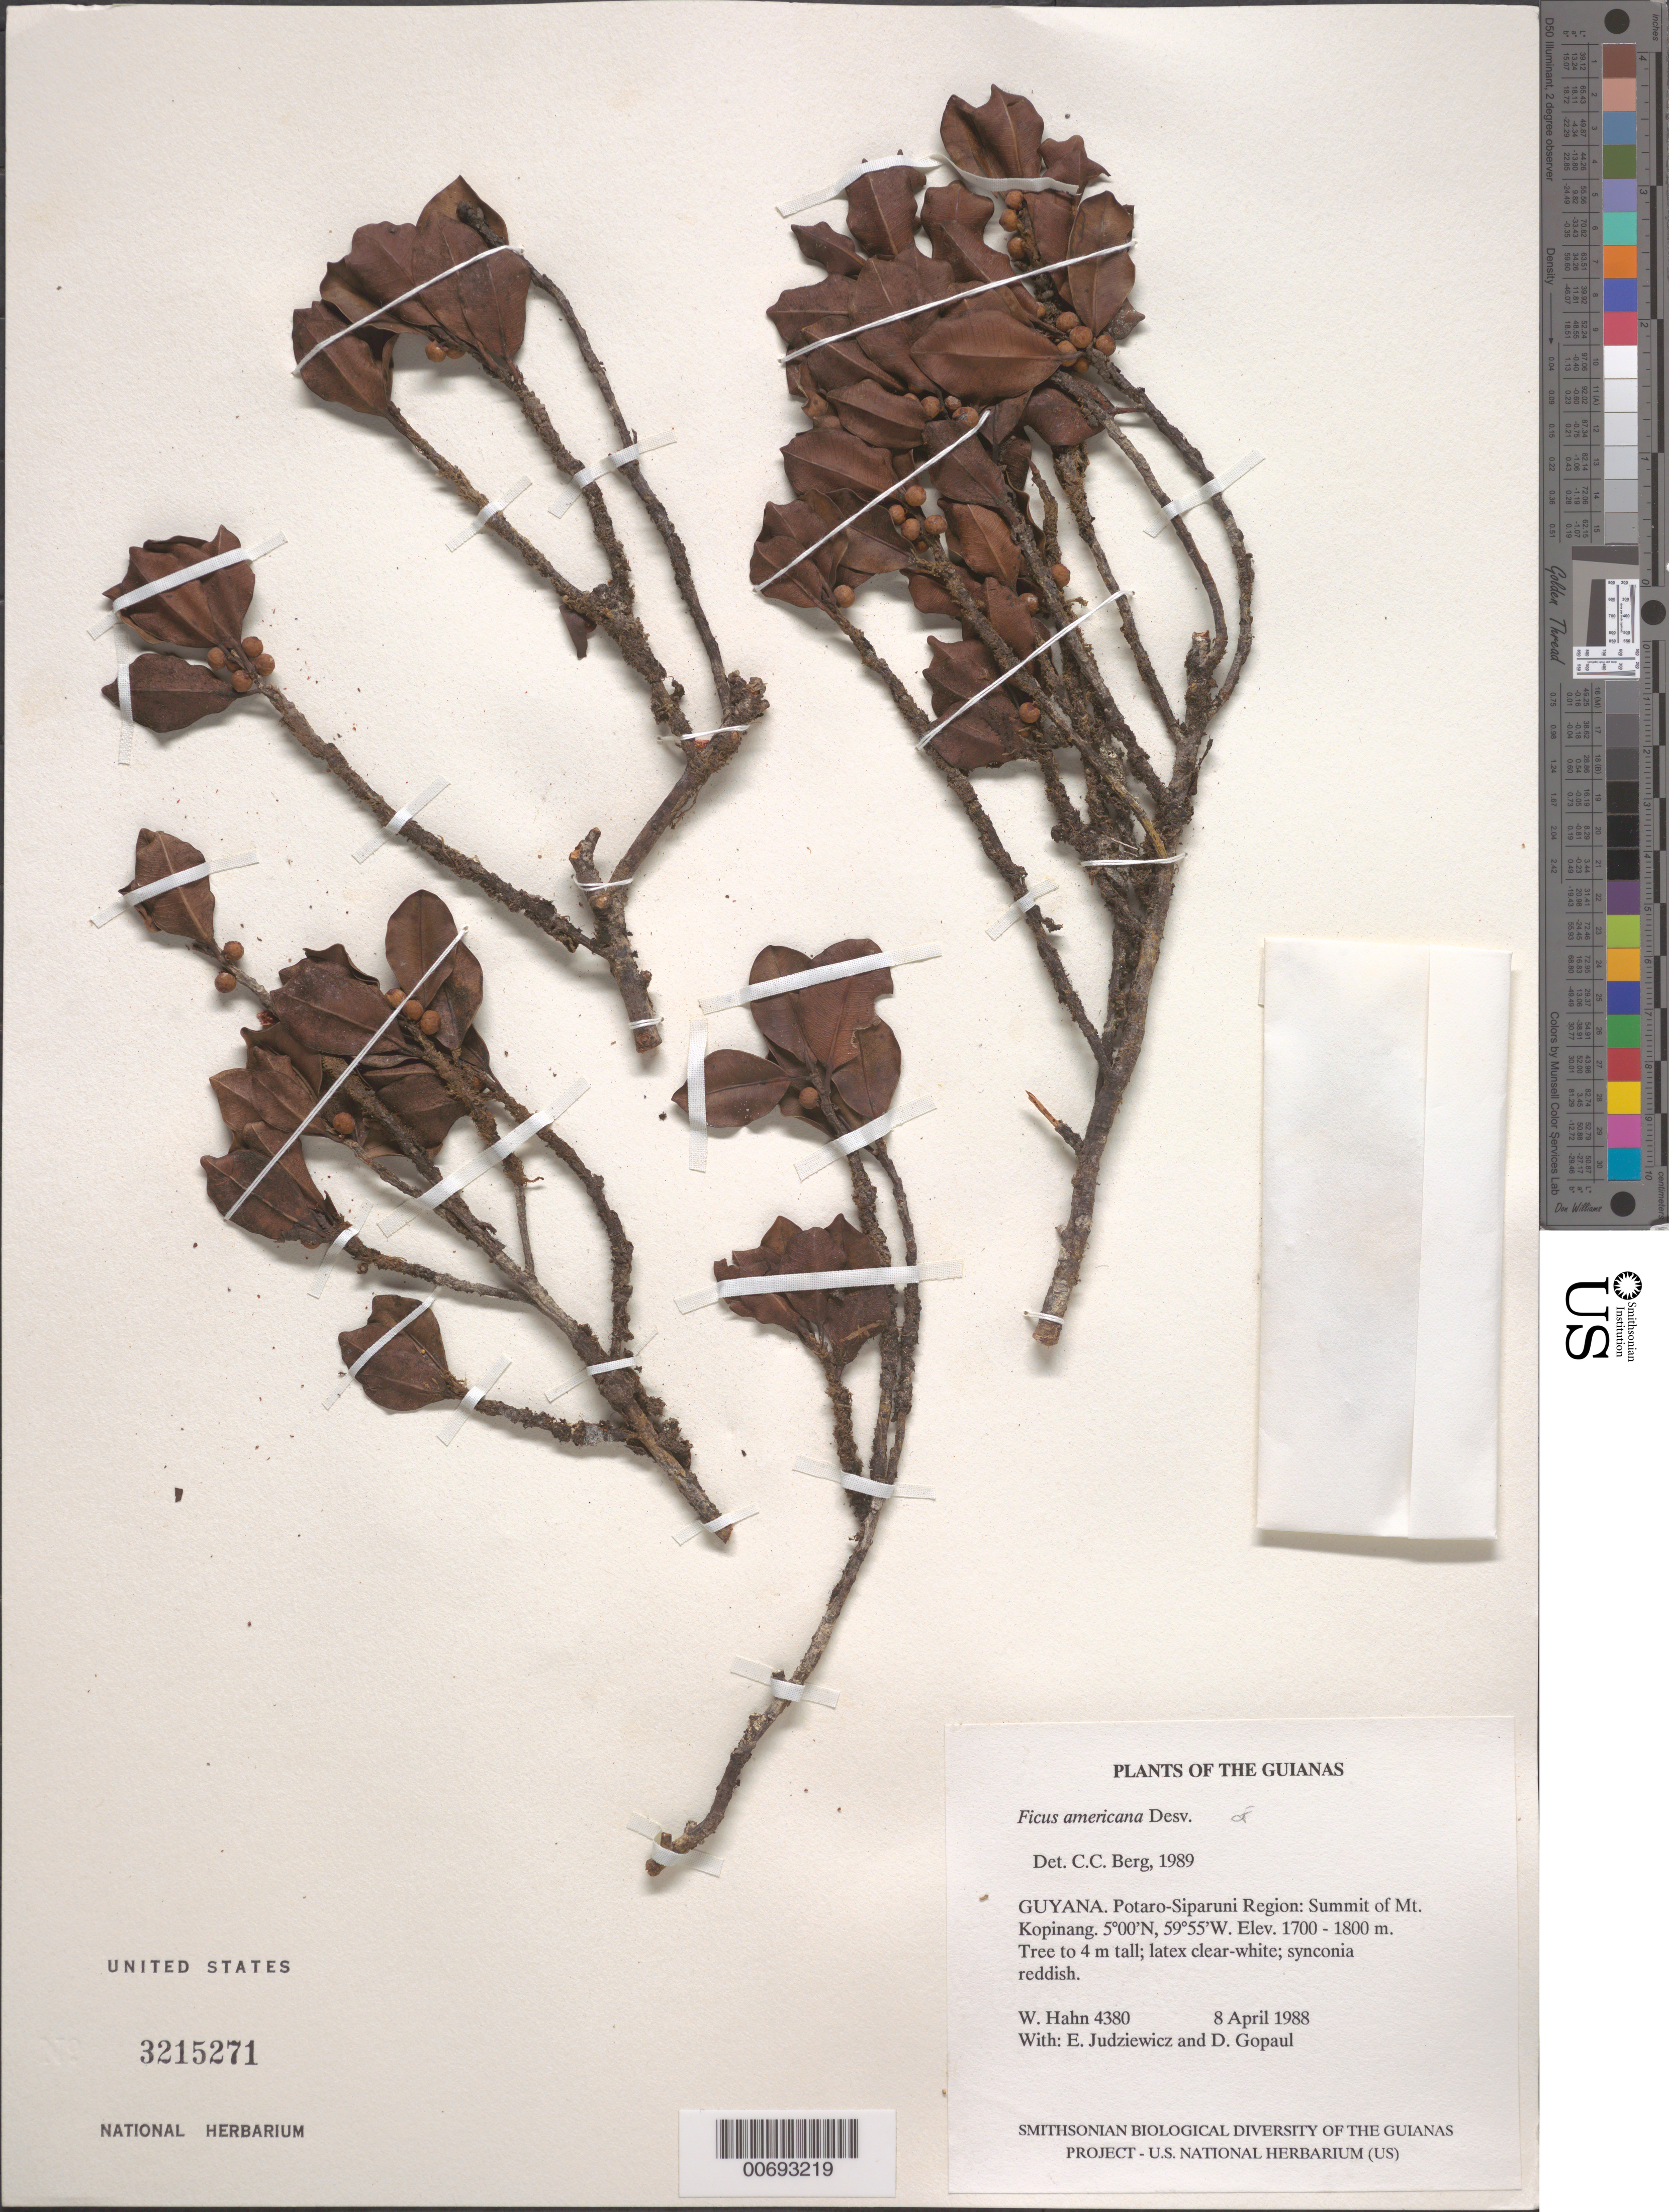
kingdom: Plantae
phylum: Tracheophyta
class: Magnoliopsida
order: Rosales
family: Moraceae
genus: Ficus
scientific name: Ficus americana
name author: Aubl.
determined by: Berg, C. C.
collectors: W. Hahn, E. J. Judziewicz & D. Gopaul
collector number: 4380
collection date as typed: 8 April 1988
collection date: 1988-04-08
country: Guyana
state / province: Potaro-Siparuni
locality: Summit of Mt. Kopinang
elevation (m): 1700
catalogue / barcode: US 3215271